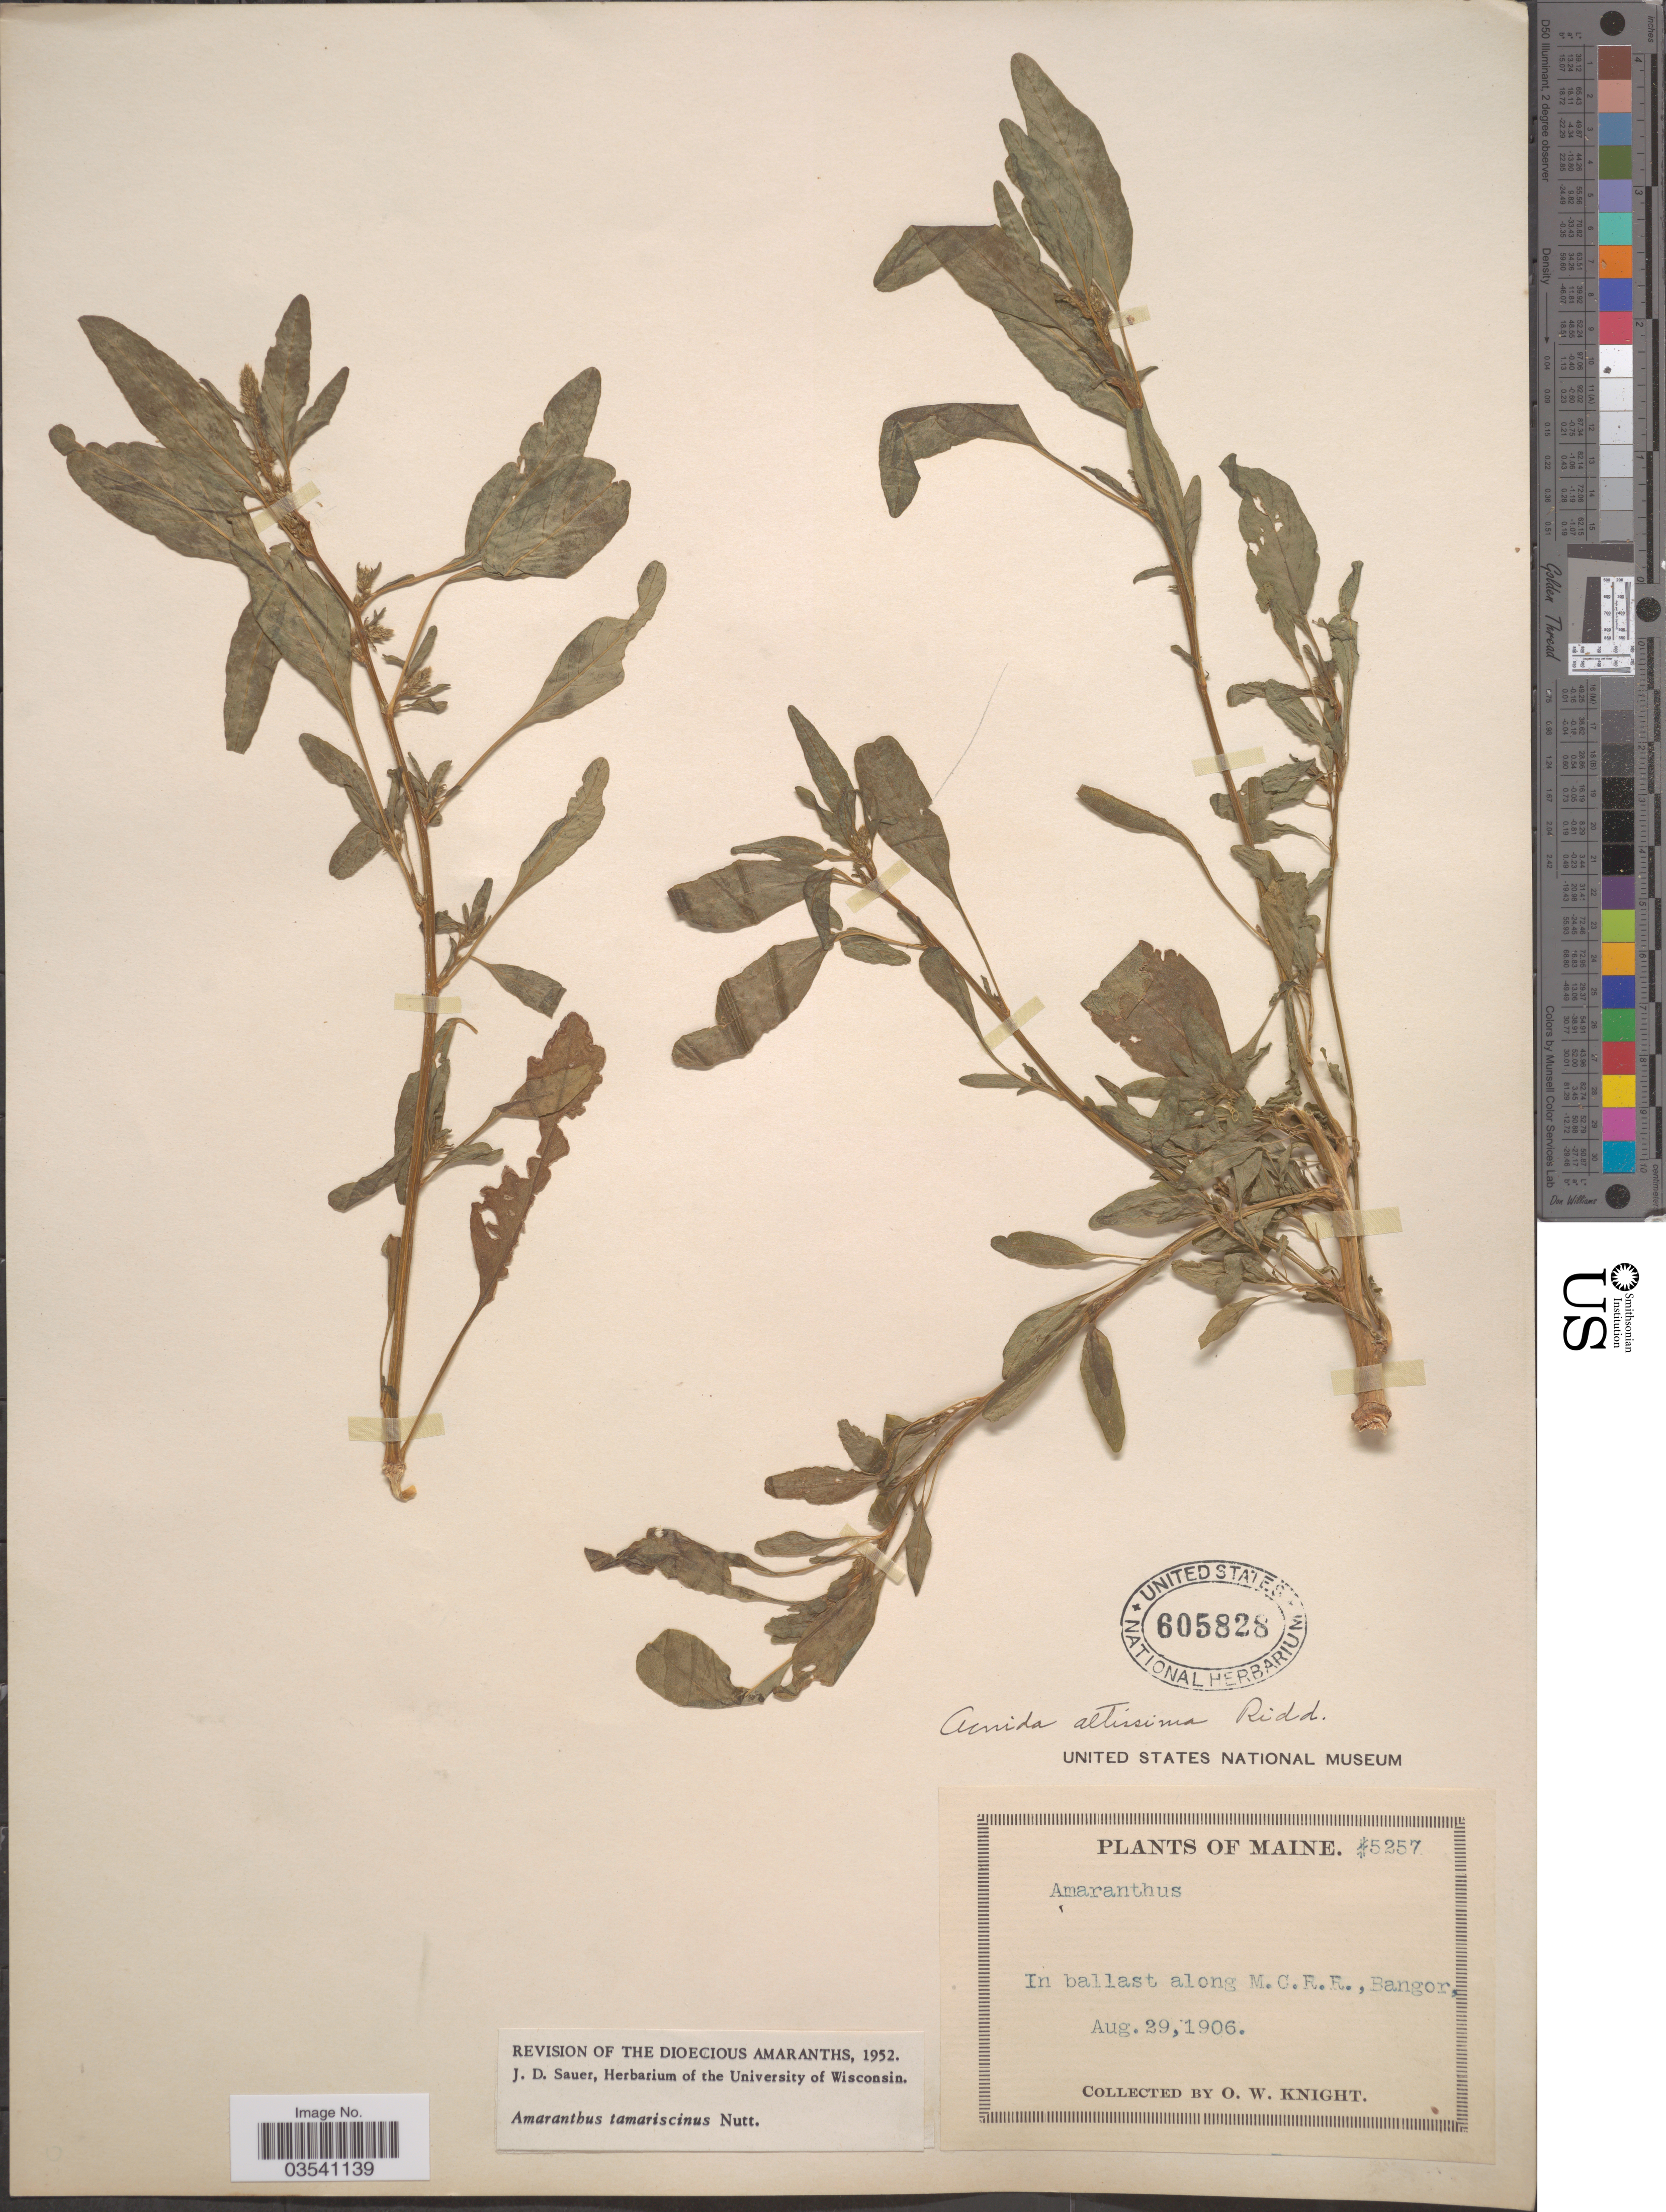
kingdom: Plantae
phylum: Tracheophyta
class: Magnoliopsida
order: Caryophyllales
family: Amaranthaceae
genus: Amaranthus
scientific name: Amaranthus tamariscinus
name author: Nutt.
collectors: O. Knight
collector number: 5257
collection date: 1906-08-29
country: United States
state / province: Maine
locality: In ballas along M.C.R.R., Bangor.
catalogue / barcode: US 605828